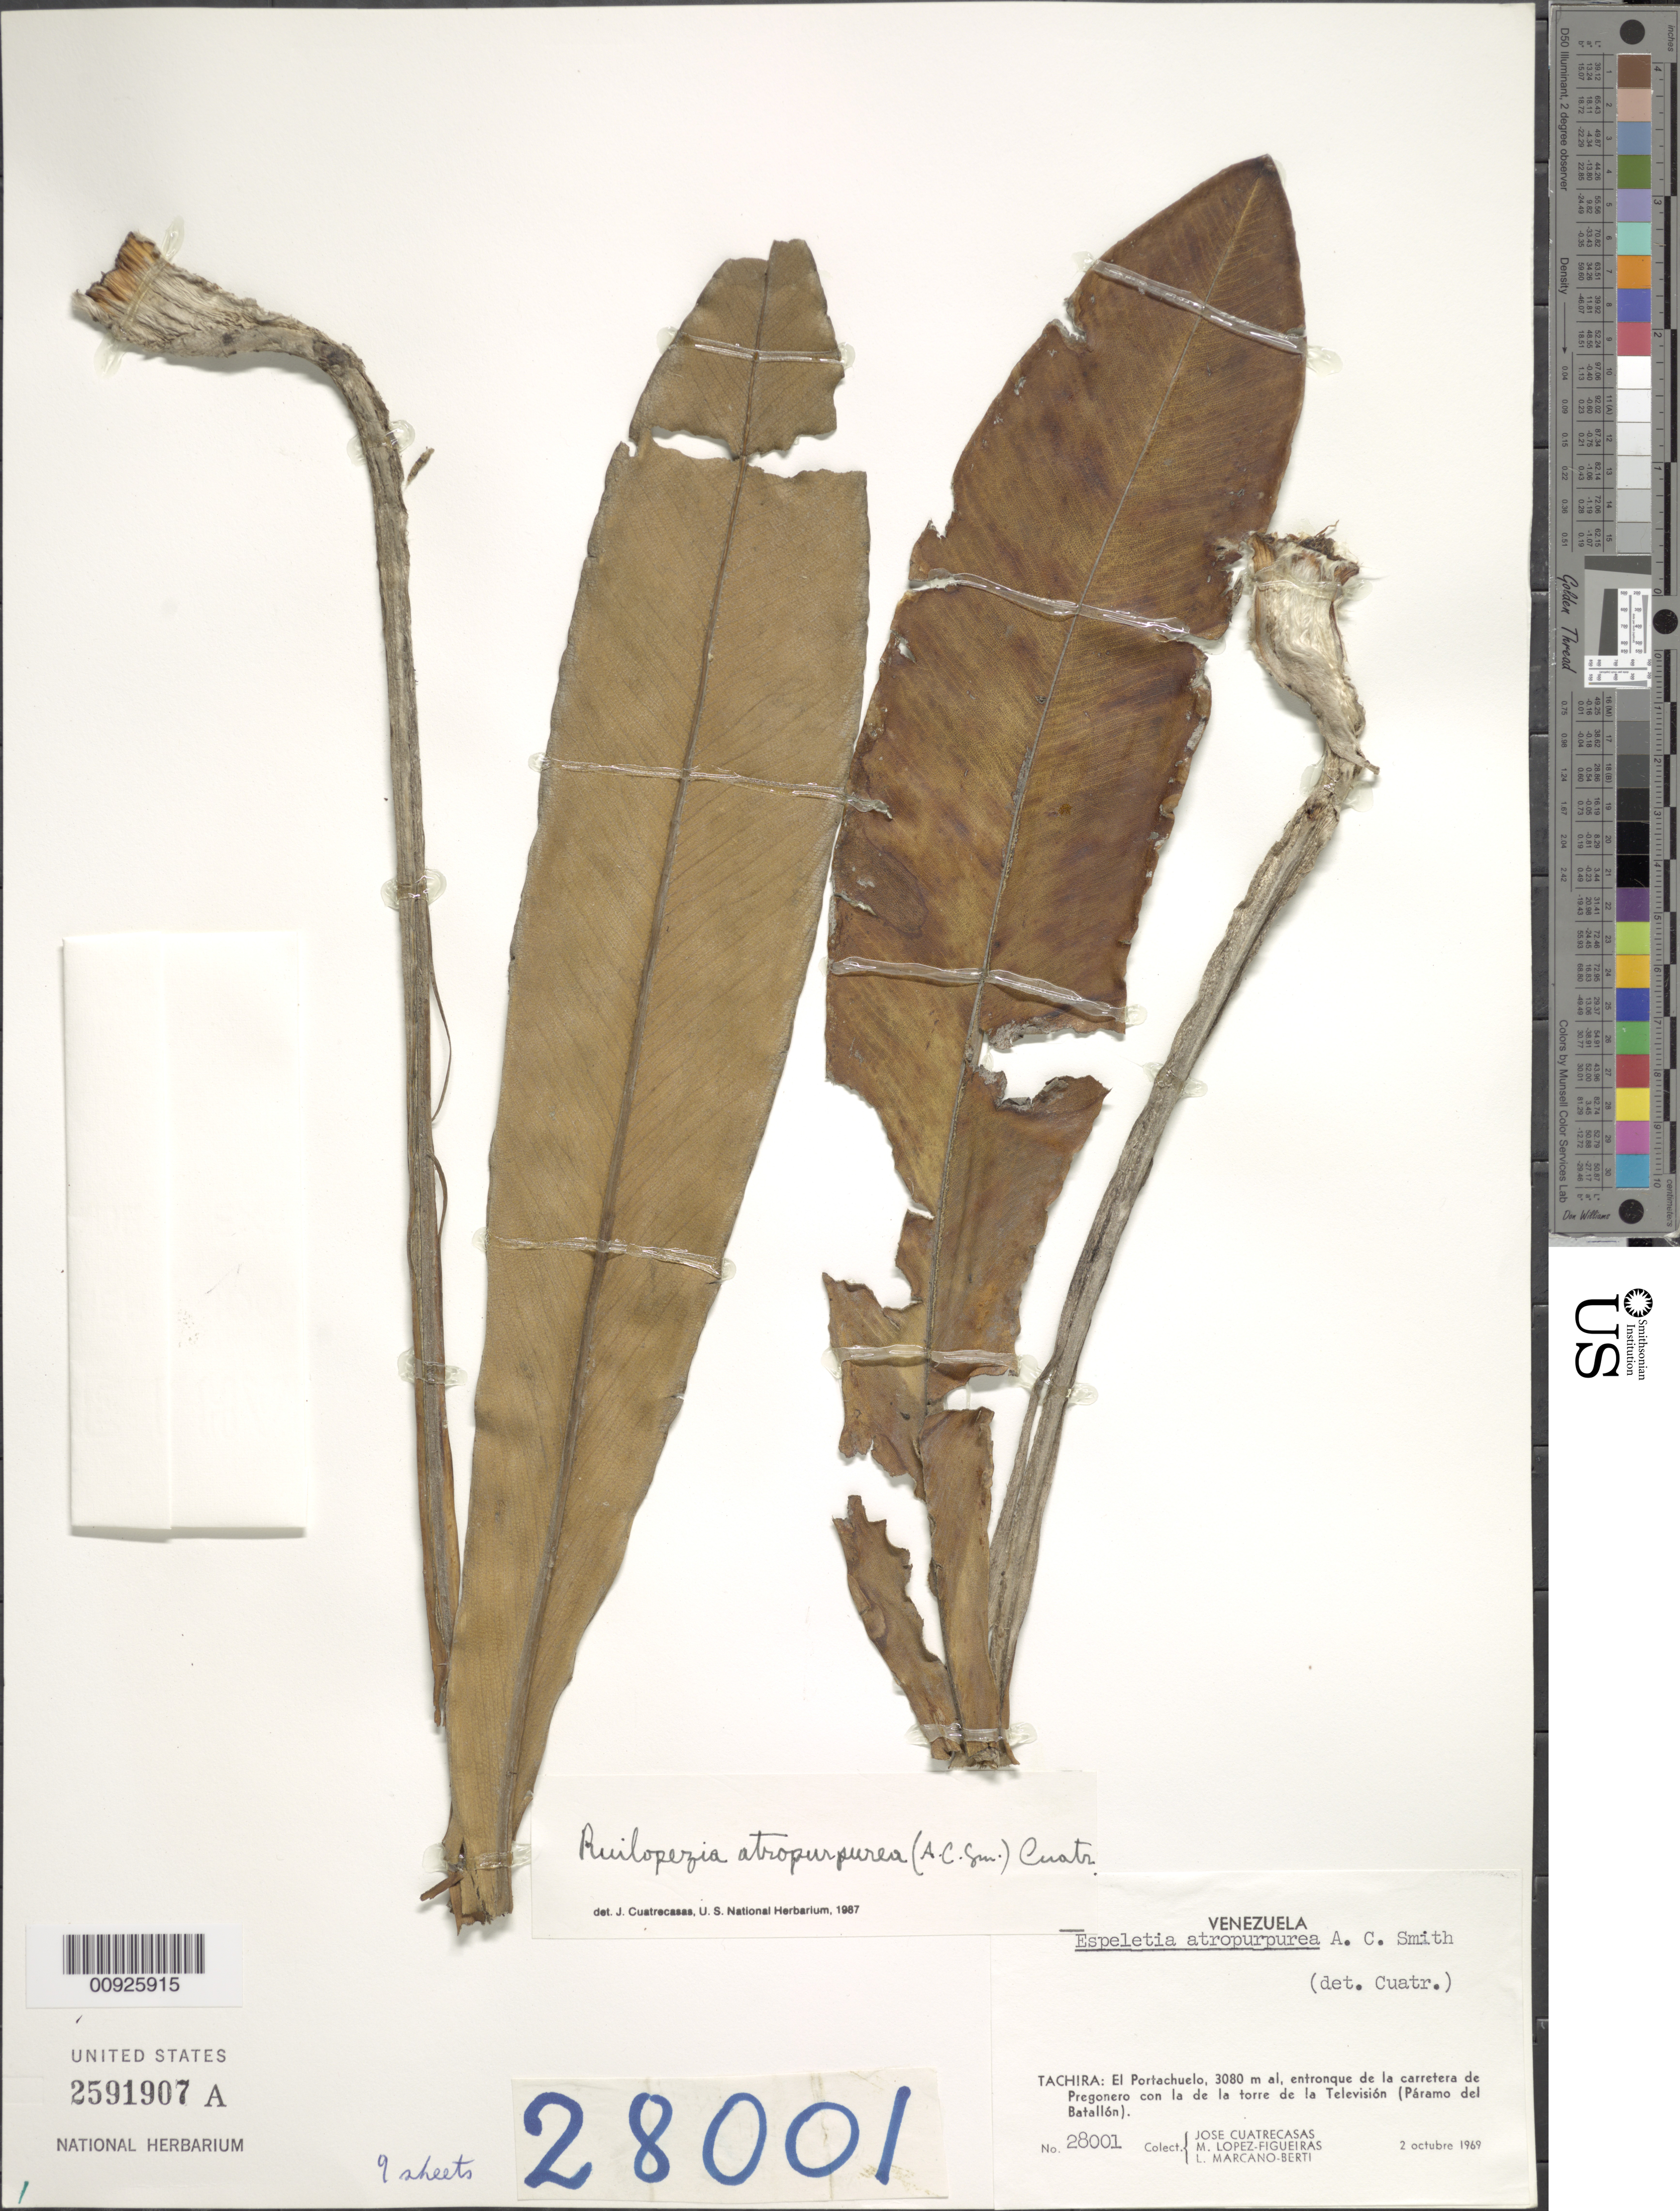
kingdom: Plantae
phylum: Tracheophyta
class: Magnoliopsida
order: Asterales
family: Asteraceae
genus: Ruilopezia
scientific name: Ruilopezia atropurpurea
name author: (A.C. Sm.) Cuatrec.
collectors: J. Cuatrecasas, M. López Figueiras & L. Marcano-Berti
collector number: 28001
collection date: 1969-10-02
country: Venezuela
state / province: Táchira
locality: P. del Batallón. El Portachuelo, entronque de la carretera de Pregonero con la de la Torre de Televisión.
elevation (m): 3080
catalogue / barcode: US 2591907A